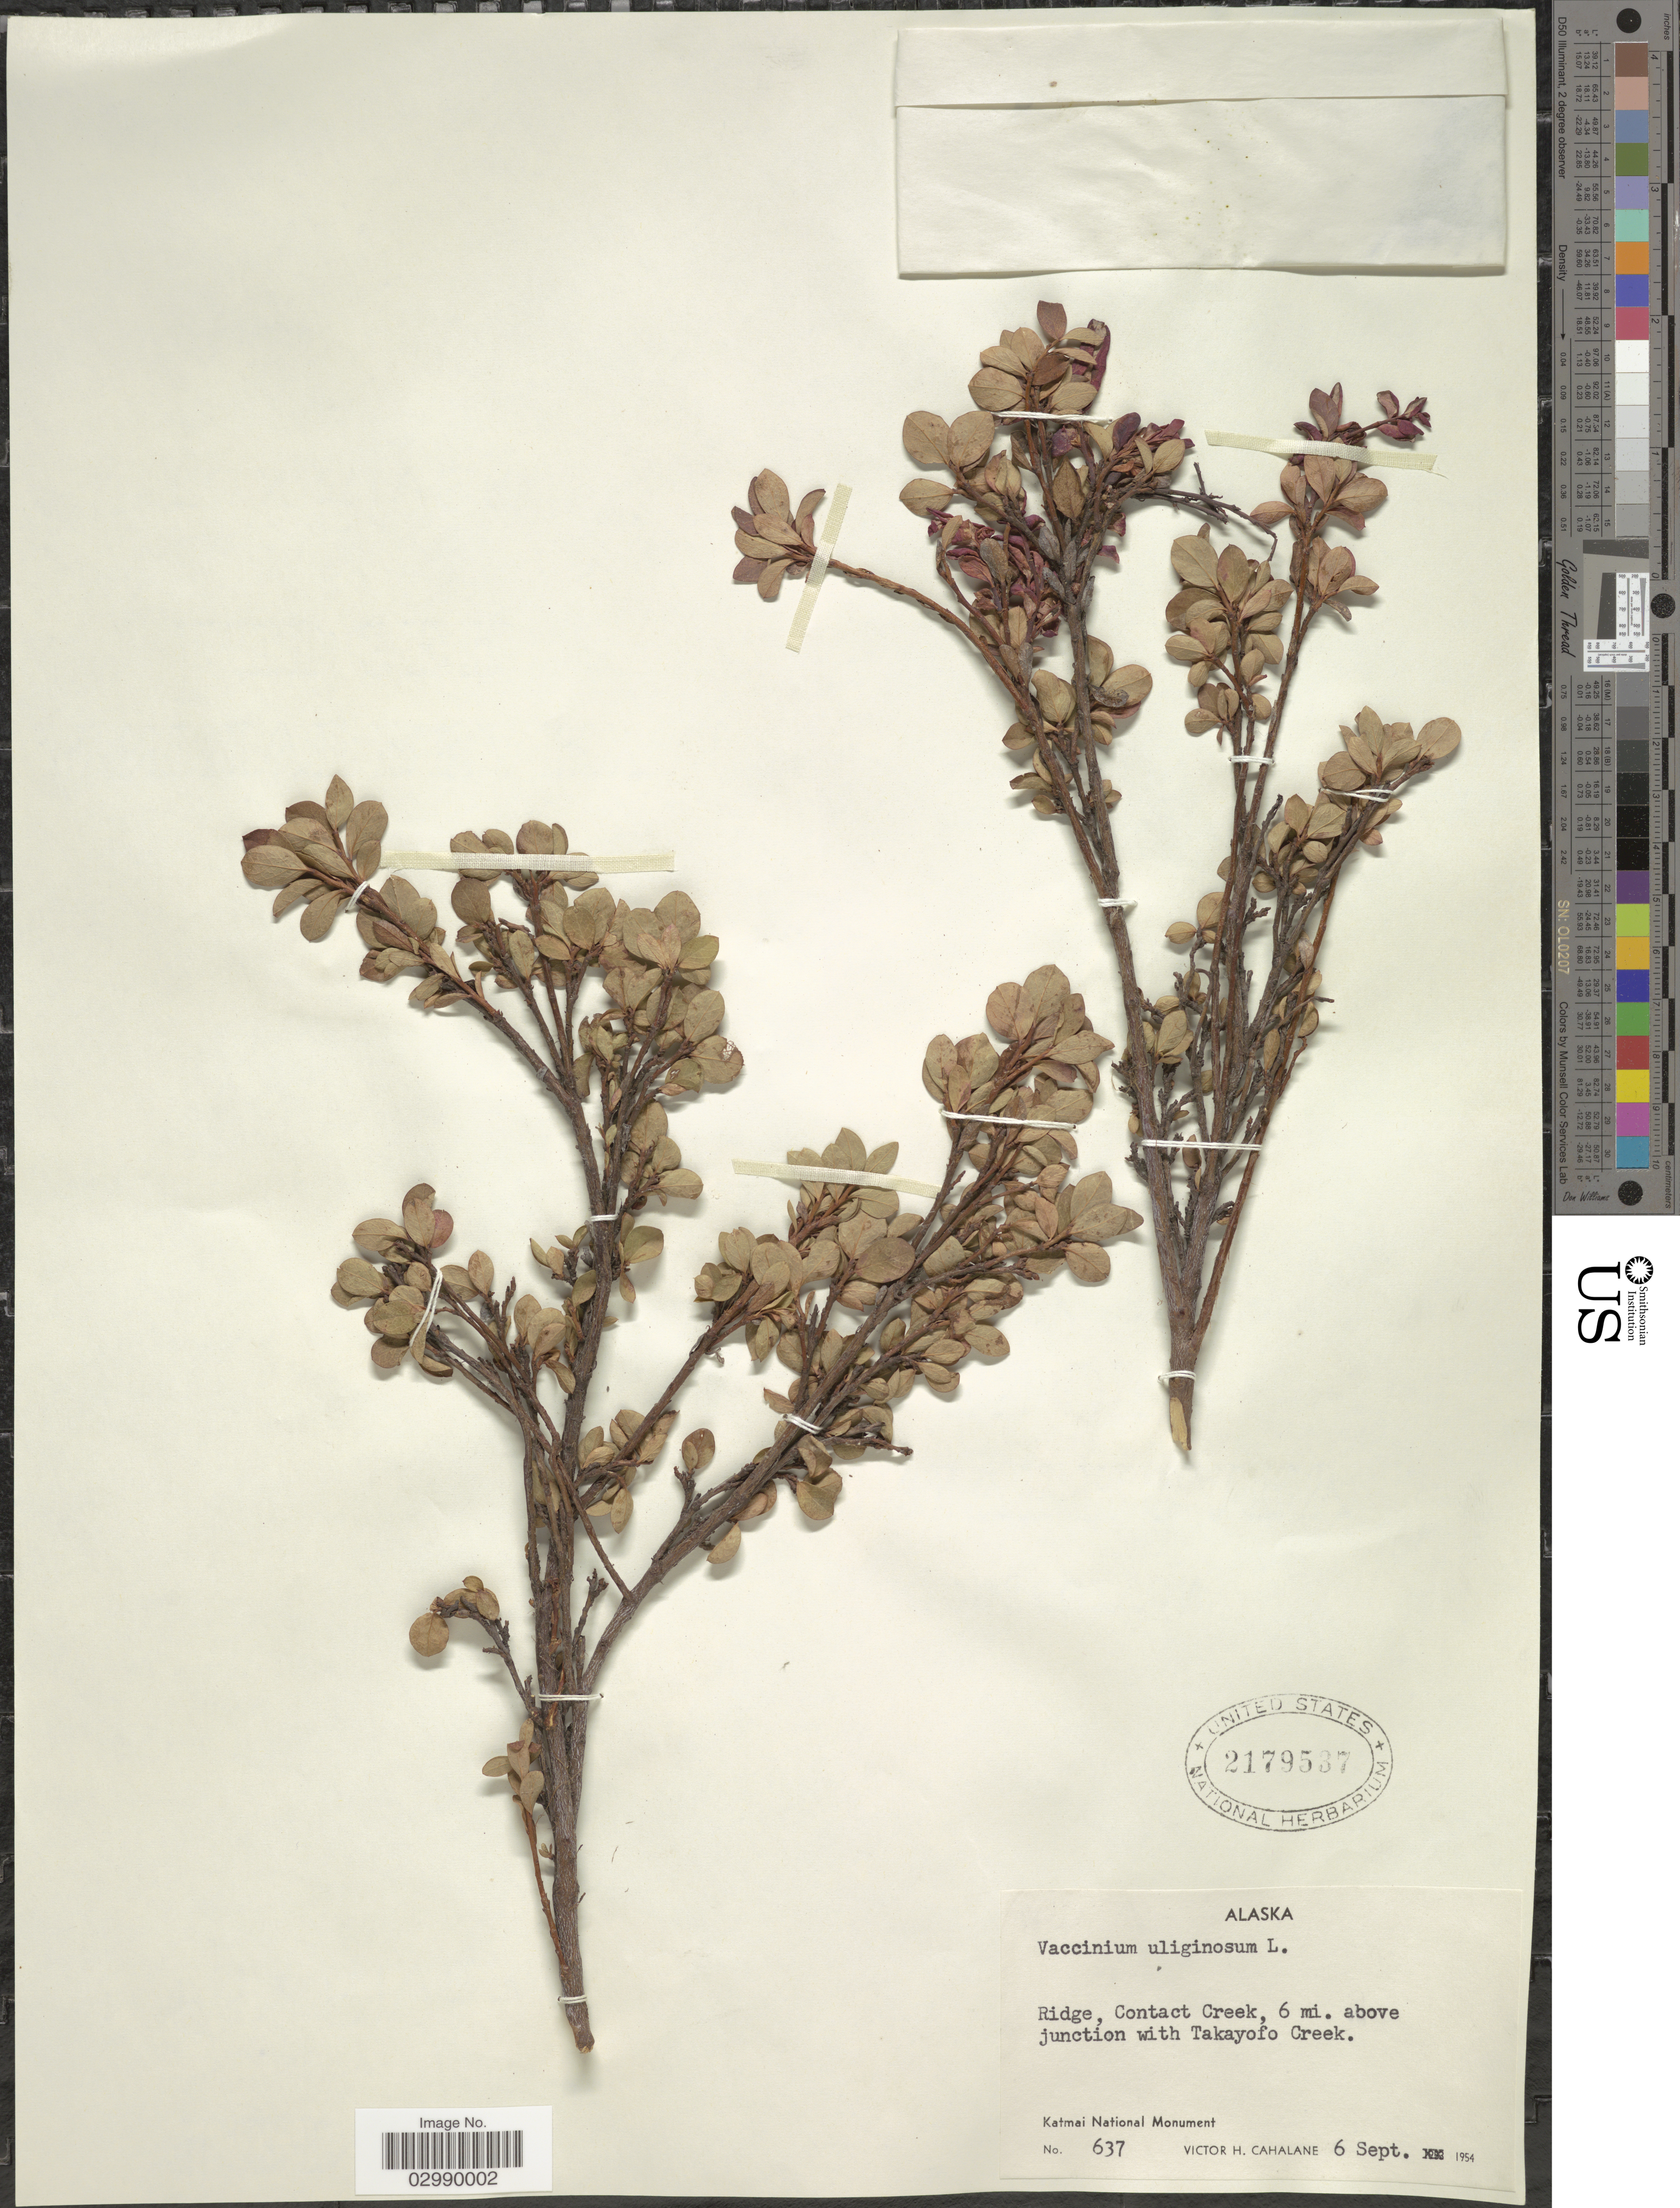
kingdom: Plantae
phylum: Tracheophyta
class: Magnoliopsida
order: Ericales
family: Ericaceae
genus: Vaccinium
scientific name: Vaccinium uliginosum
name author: L.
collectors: V. Cahalane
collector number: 637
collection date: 1954-09-06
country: United States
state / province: Alaska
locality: Ridge, Contact Creek, 6 mi. above junction with Takayofo Creek, Katmai National Monument.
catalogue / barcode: US 2179537